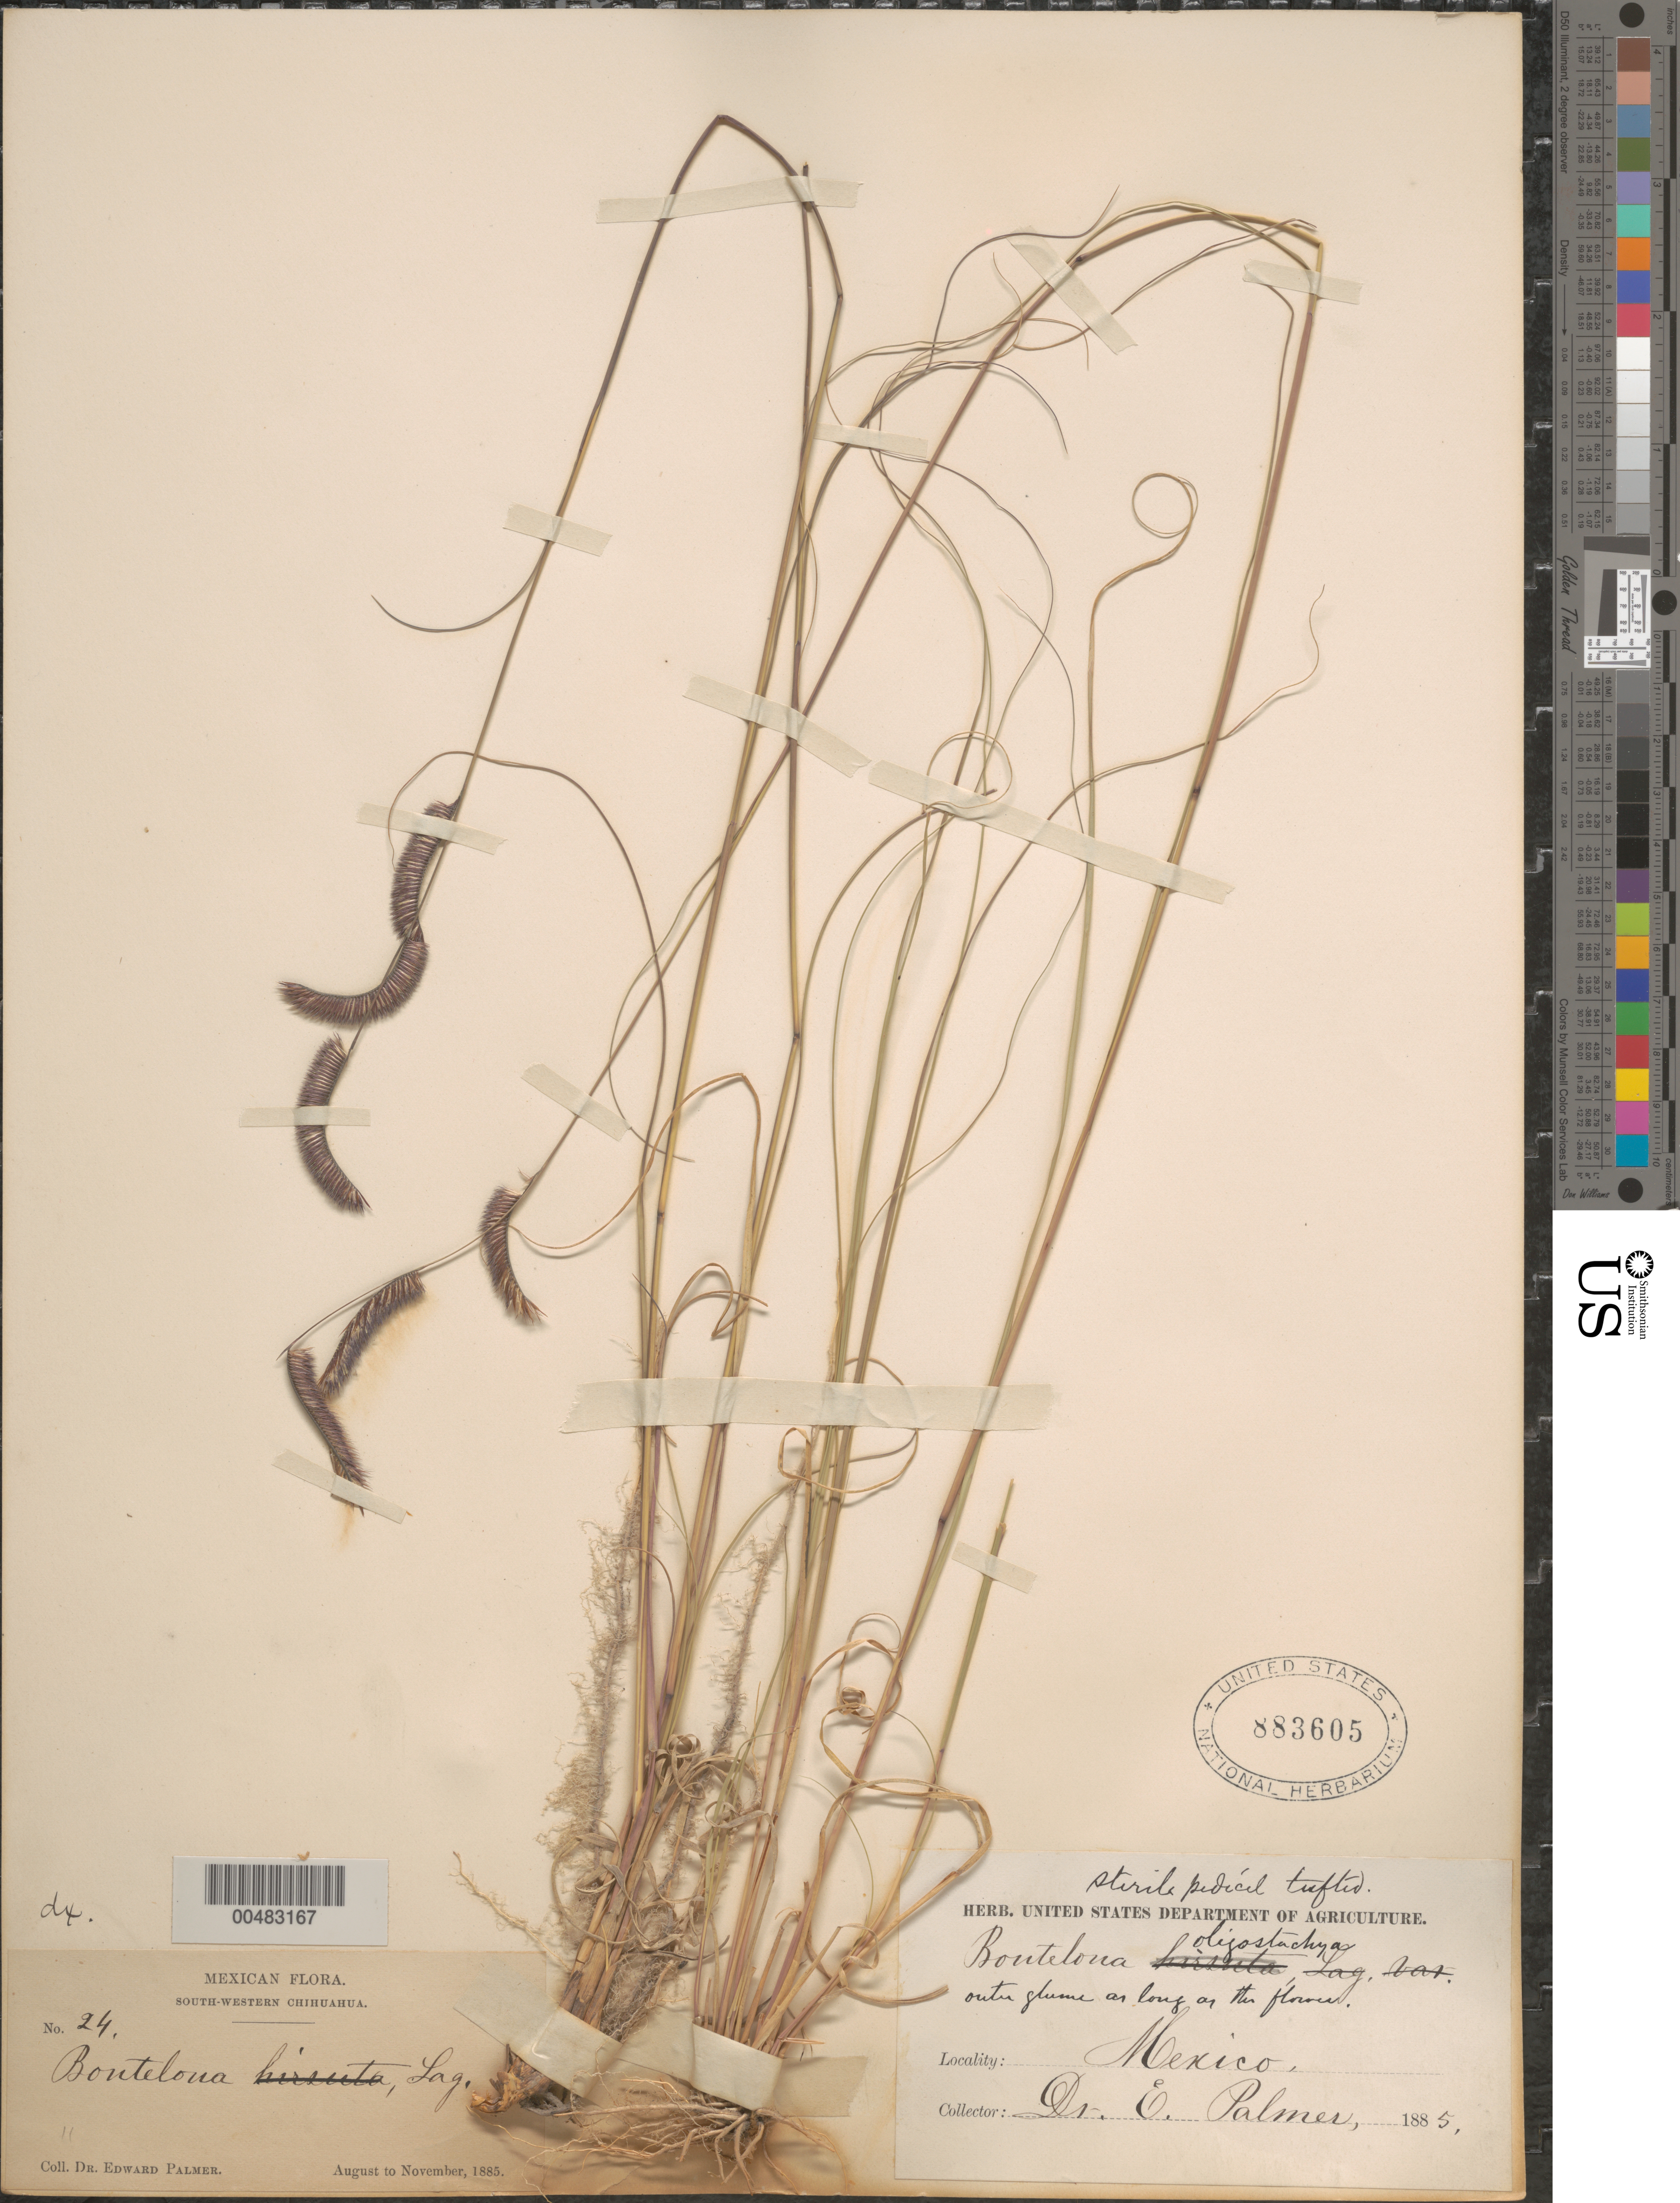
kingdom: Plantae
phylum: Tracheophyta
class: Liliopsida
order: Poales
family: Poaceae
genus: Bouteloua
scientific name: Bouteloua gracilis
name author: (Kunth) Lag. ex Griffiths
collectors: E. Palmer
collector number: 24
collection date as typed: Aug 1885 to Nov 1885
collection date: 1885-08/1885-11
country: Mexico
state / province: Chihuahua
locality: South-western Chihuahua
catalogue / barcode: US 883605